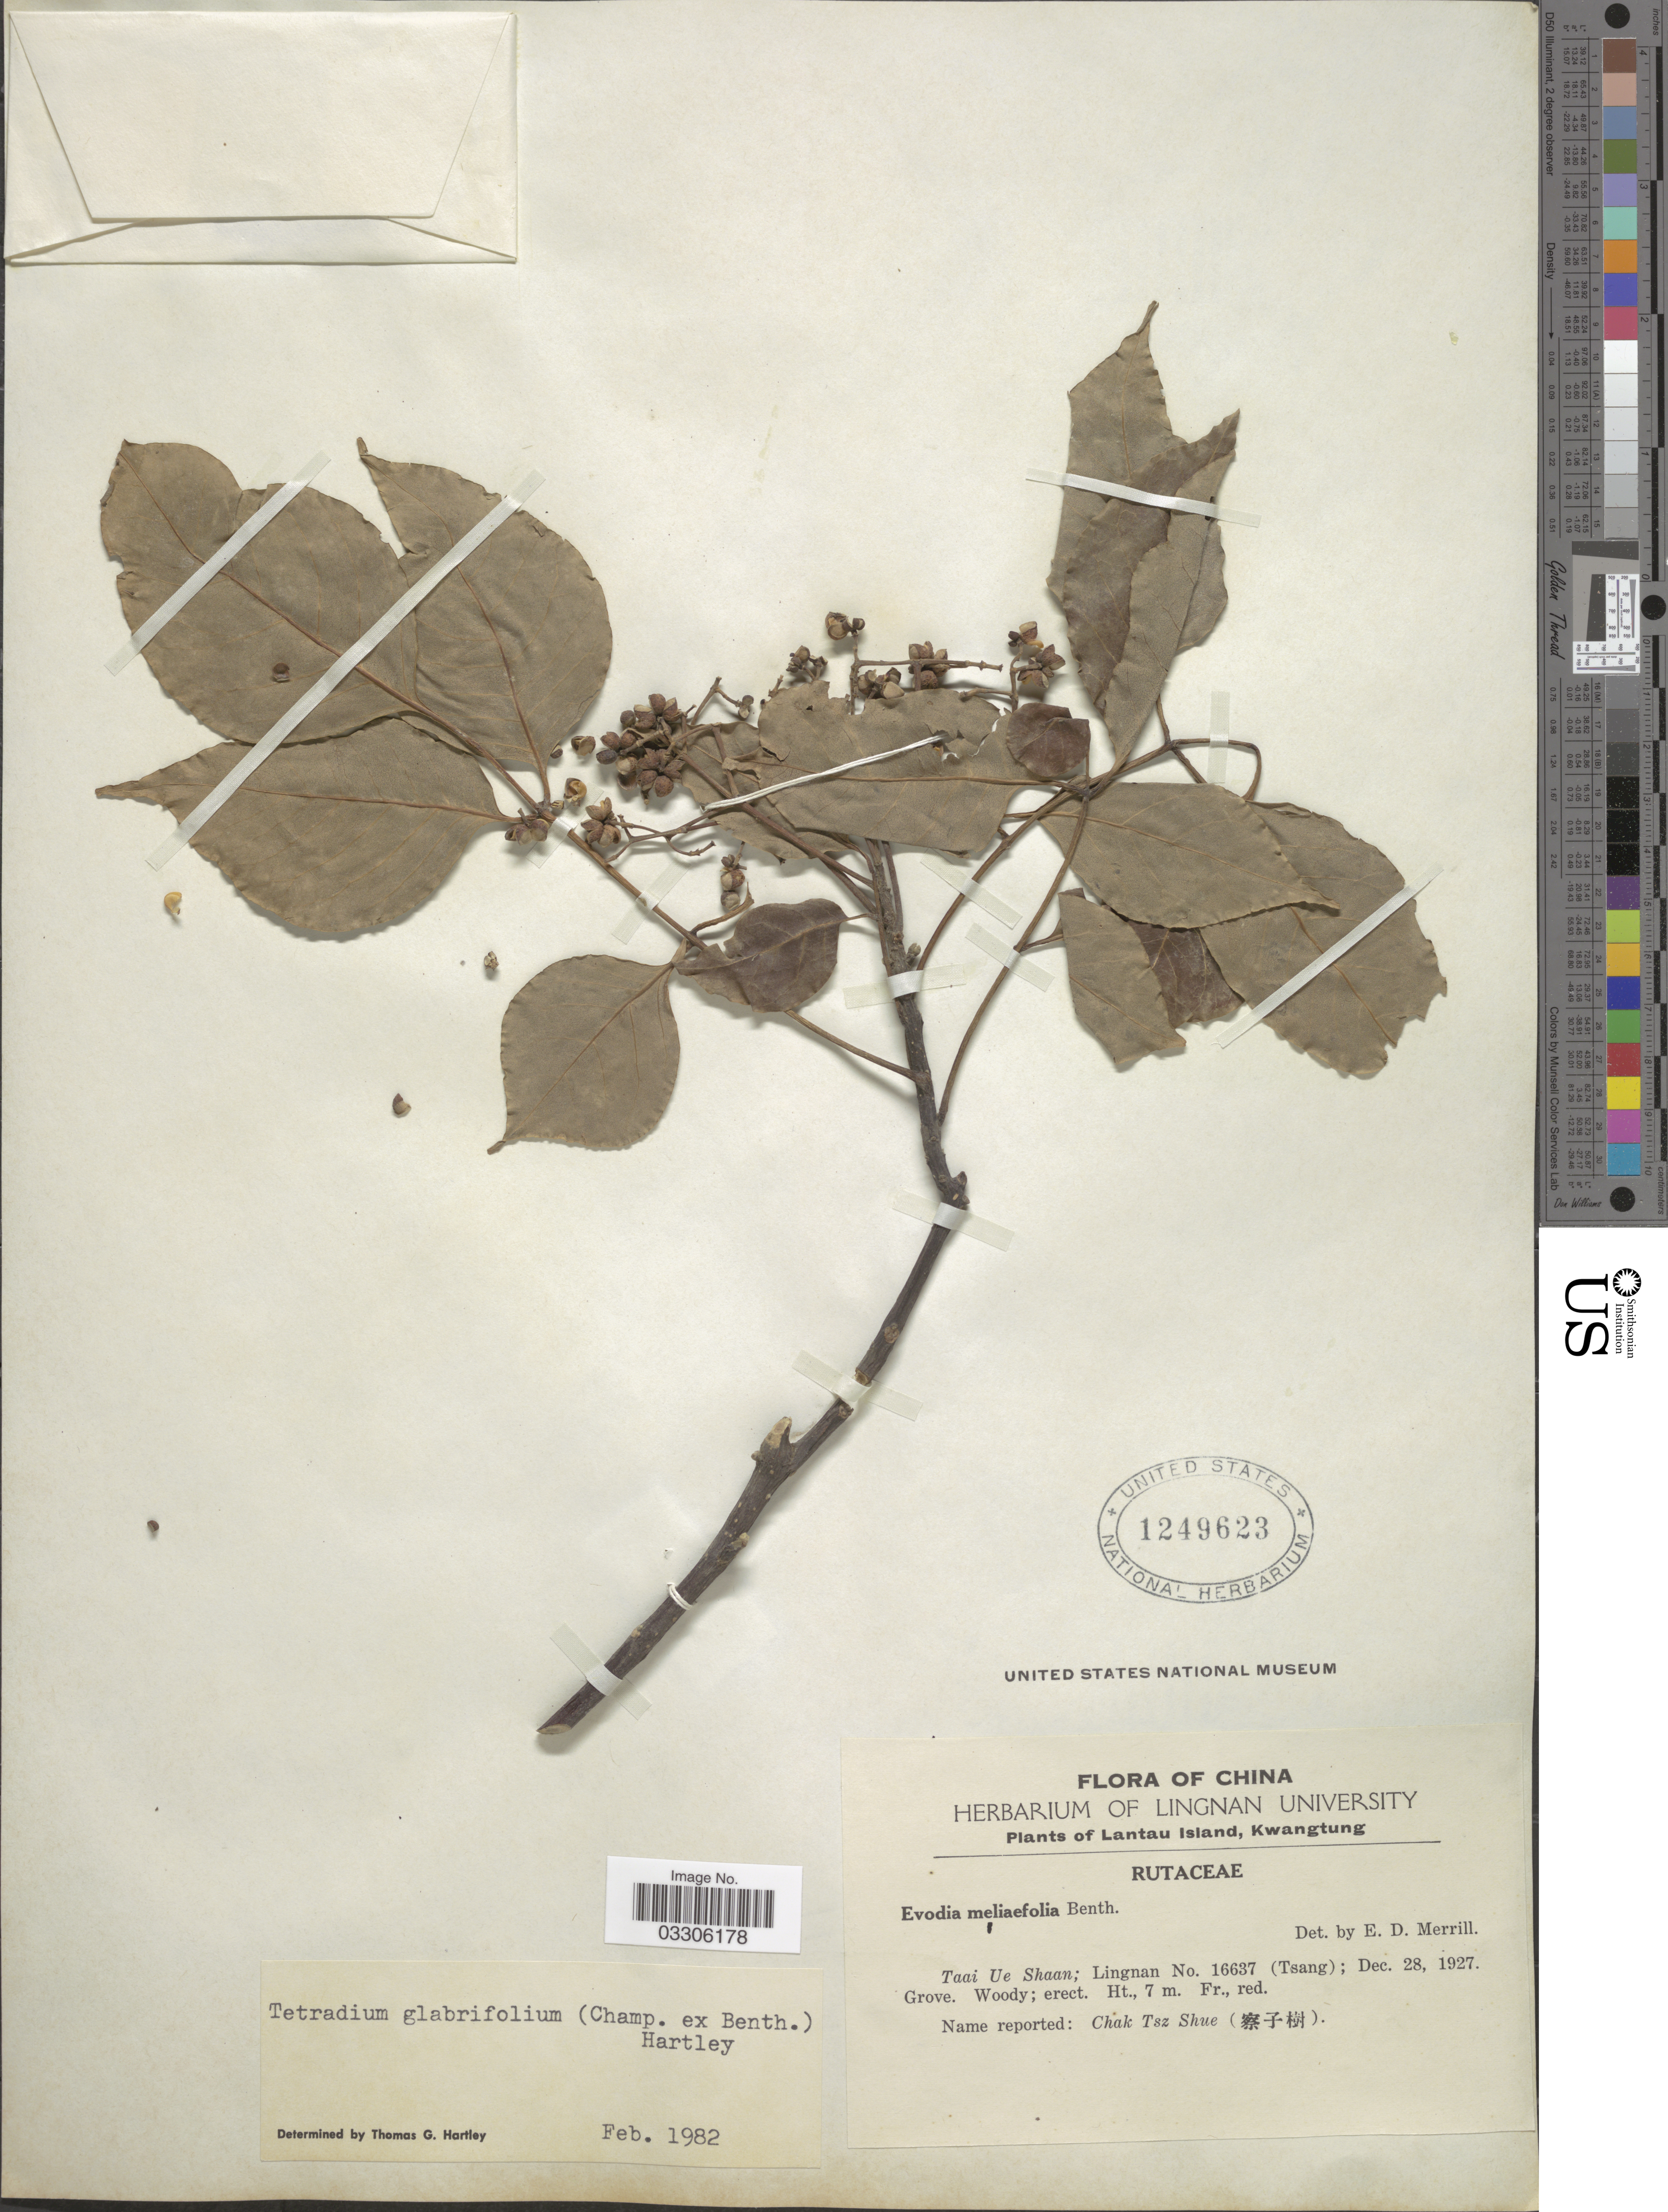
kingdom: Plantae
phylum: Tracheophyta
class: Magnoliopsida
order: Sapindales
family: Rutaceae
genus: Tetradium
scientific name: Tetradium glabrifolium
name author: (Champ. ex Benth.) T.G. Hartley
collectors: -- Tsang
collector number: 16637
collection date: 1927-12-28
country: China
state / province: Guangdong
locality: Lantau Island Kwangtung. Taai Ue Shaan; Lingnan [unsure placement].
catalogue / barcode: US 1249623